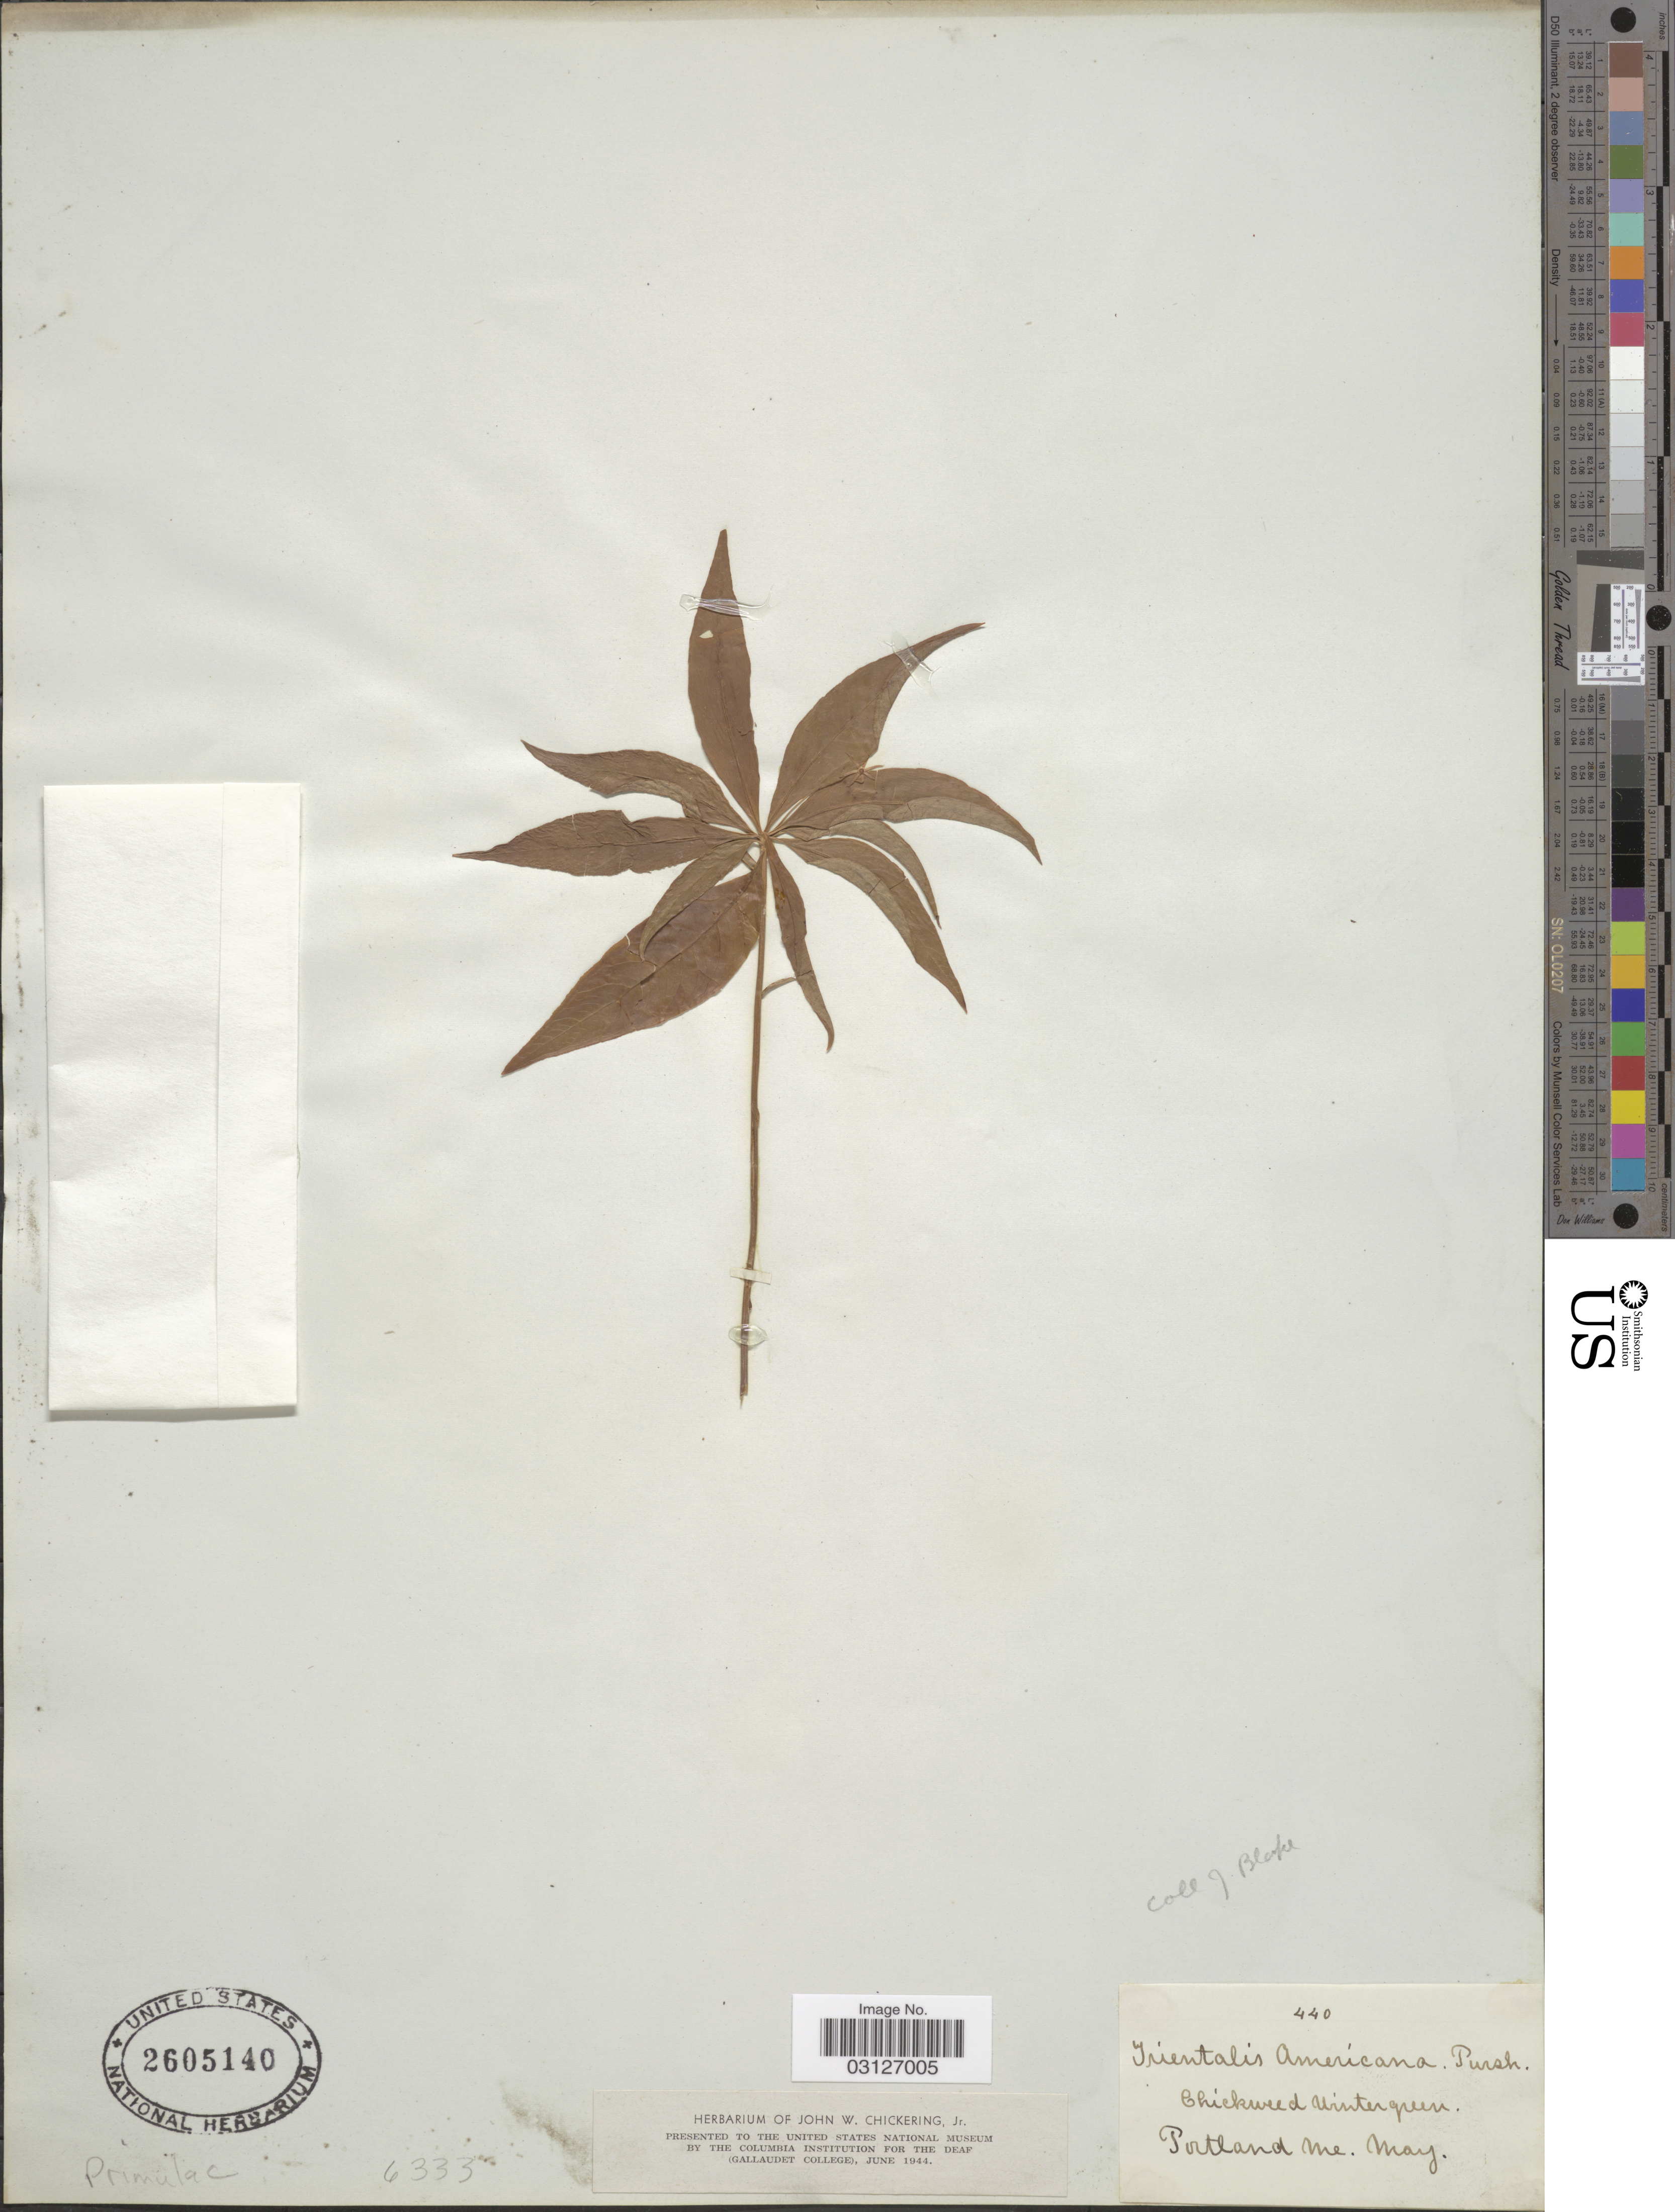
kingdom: Plantae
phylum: Tracheophyta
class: Magnoliopsida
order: Ericales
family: Primulaceae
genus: Trientalis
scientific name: Trientalis americana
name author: Pursh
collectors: J. Blake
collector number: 440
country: United States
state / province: Maine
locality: Chickweed Wintergreen. Portland.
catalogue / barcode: US 2605140